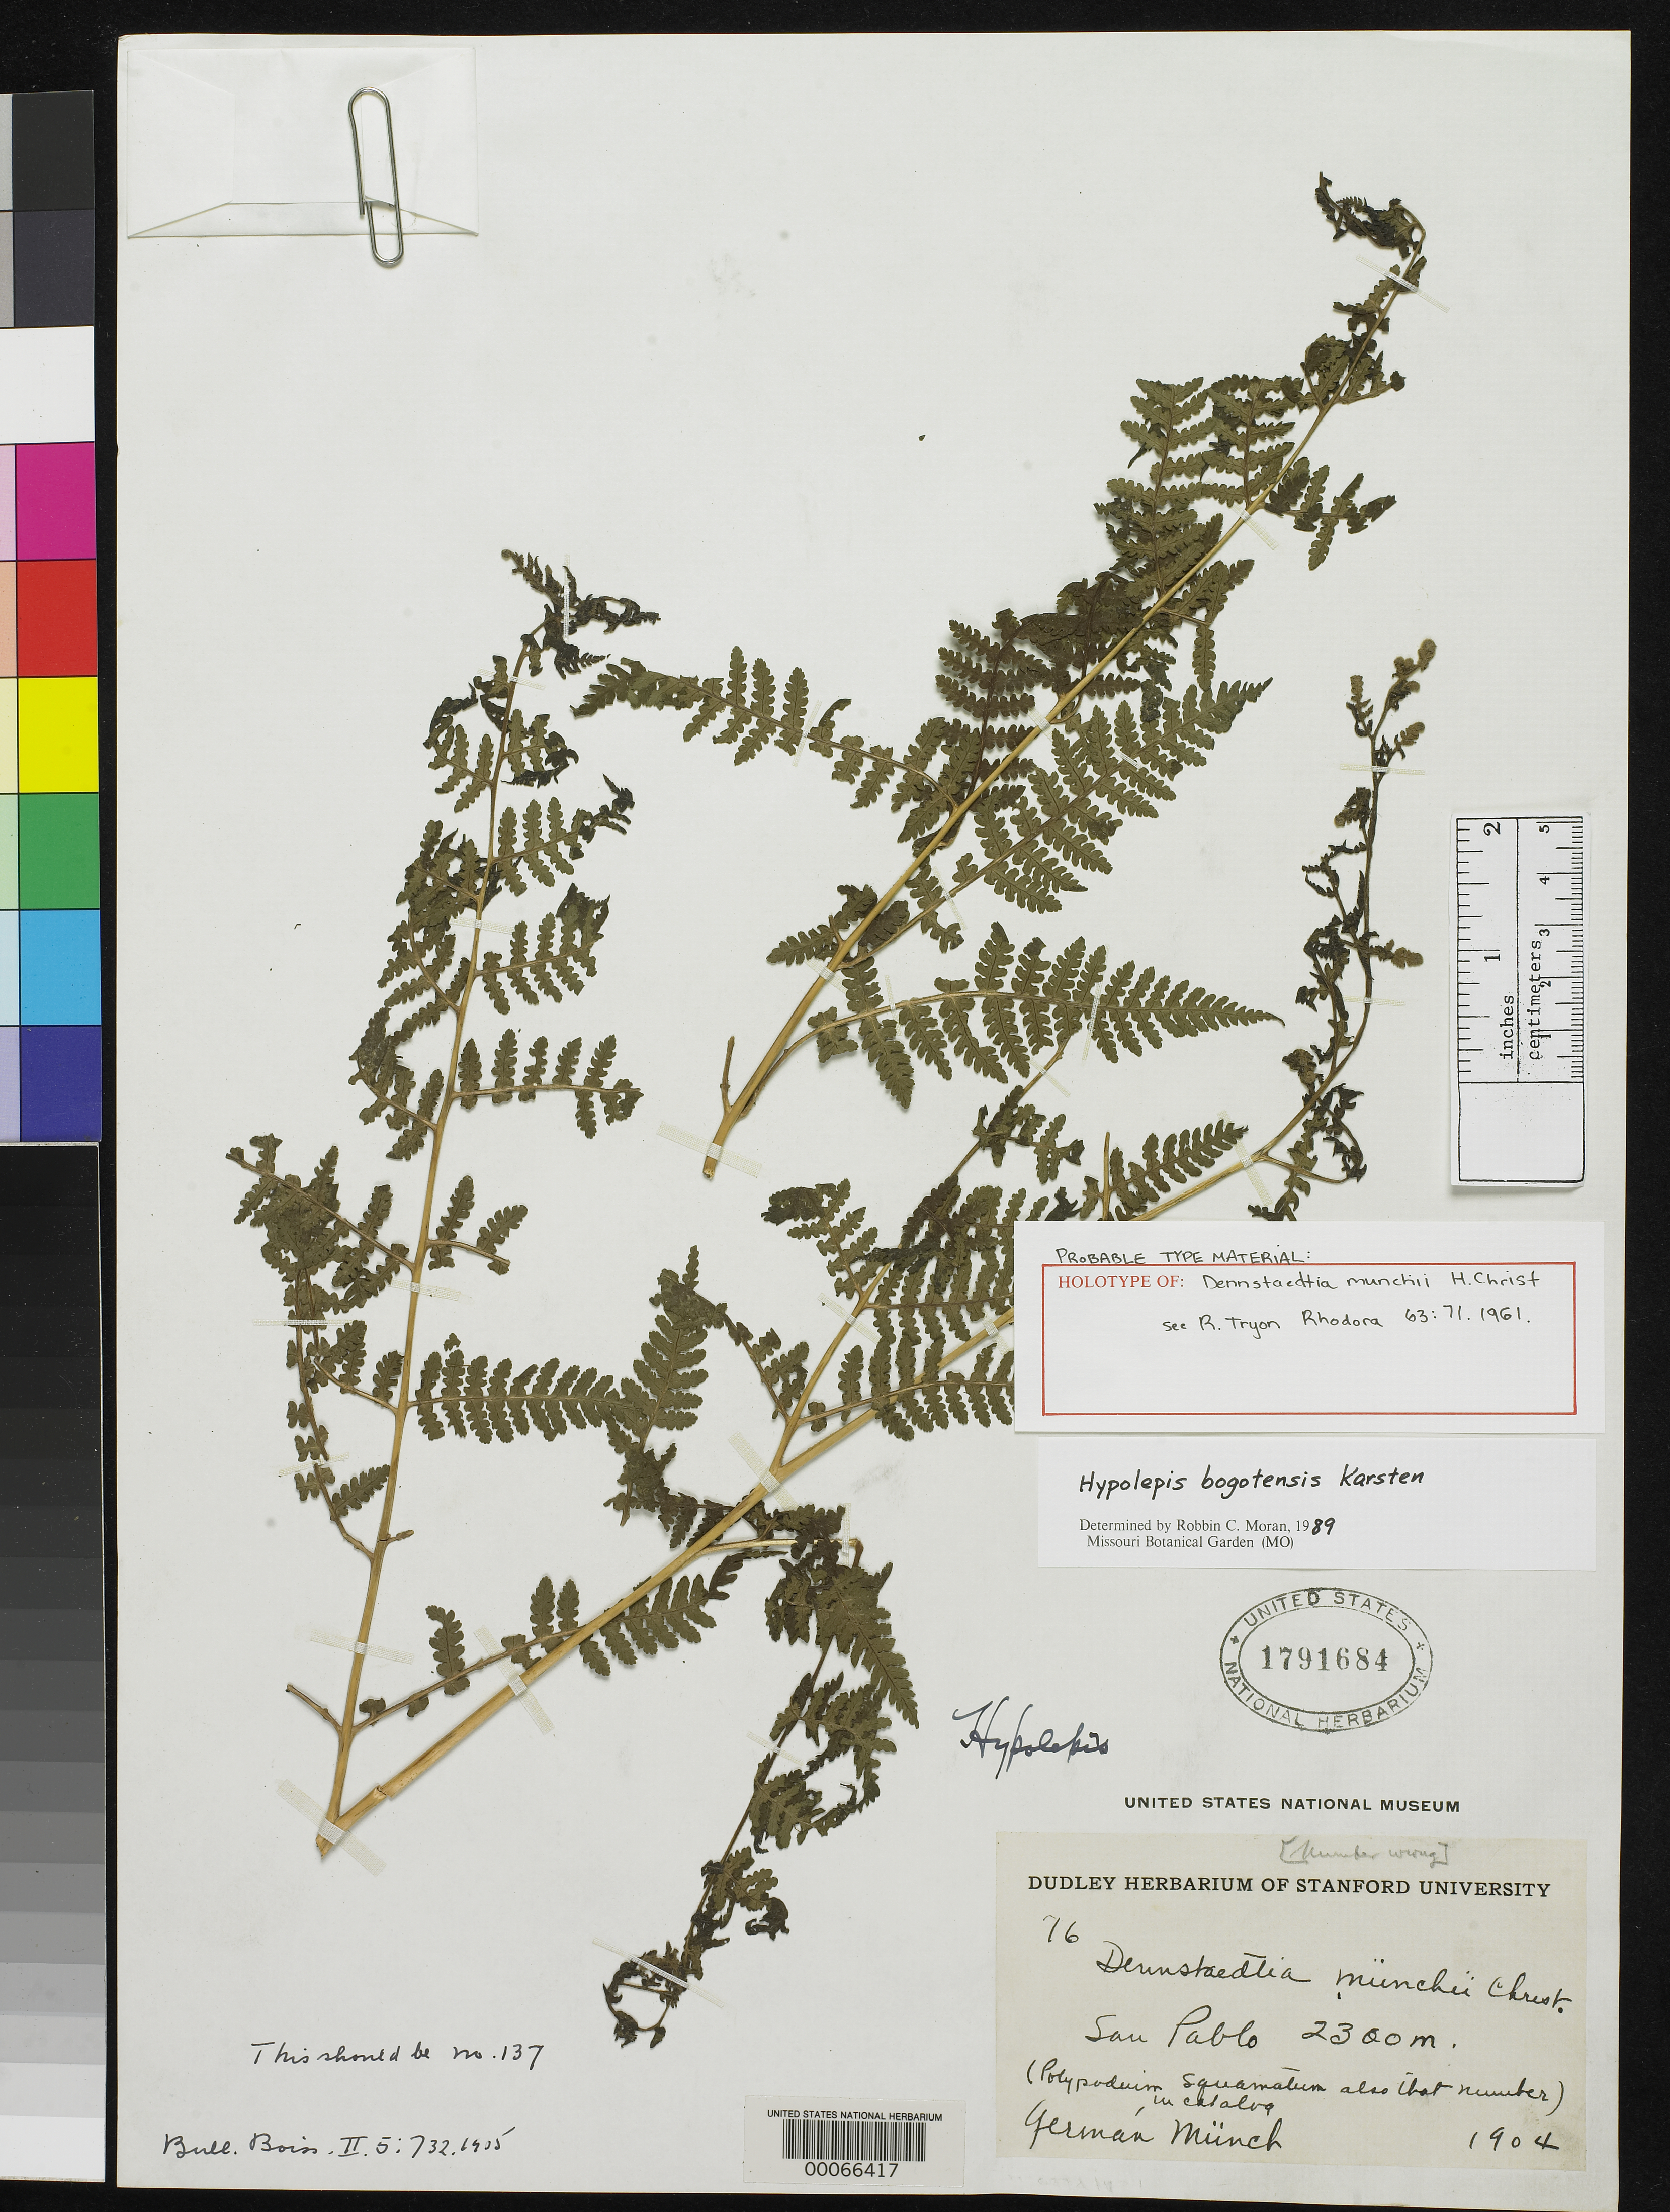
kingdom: Plantae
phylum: Tracheophyta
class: Polypodiopsida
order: Polypodiales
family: Dennstaedtiaceae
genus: Dennstaedtia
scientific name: Dennstaedtia munchii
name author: Christ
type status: Isotype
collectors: G. Munch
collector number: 137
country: Mexico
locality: E of Monserrat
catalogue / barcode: US 1791684